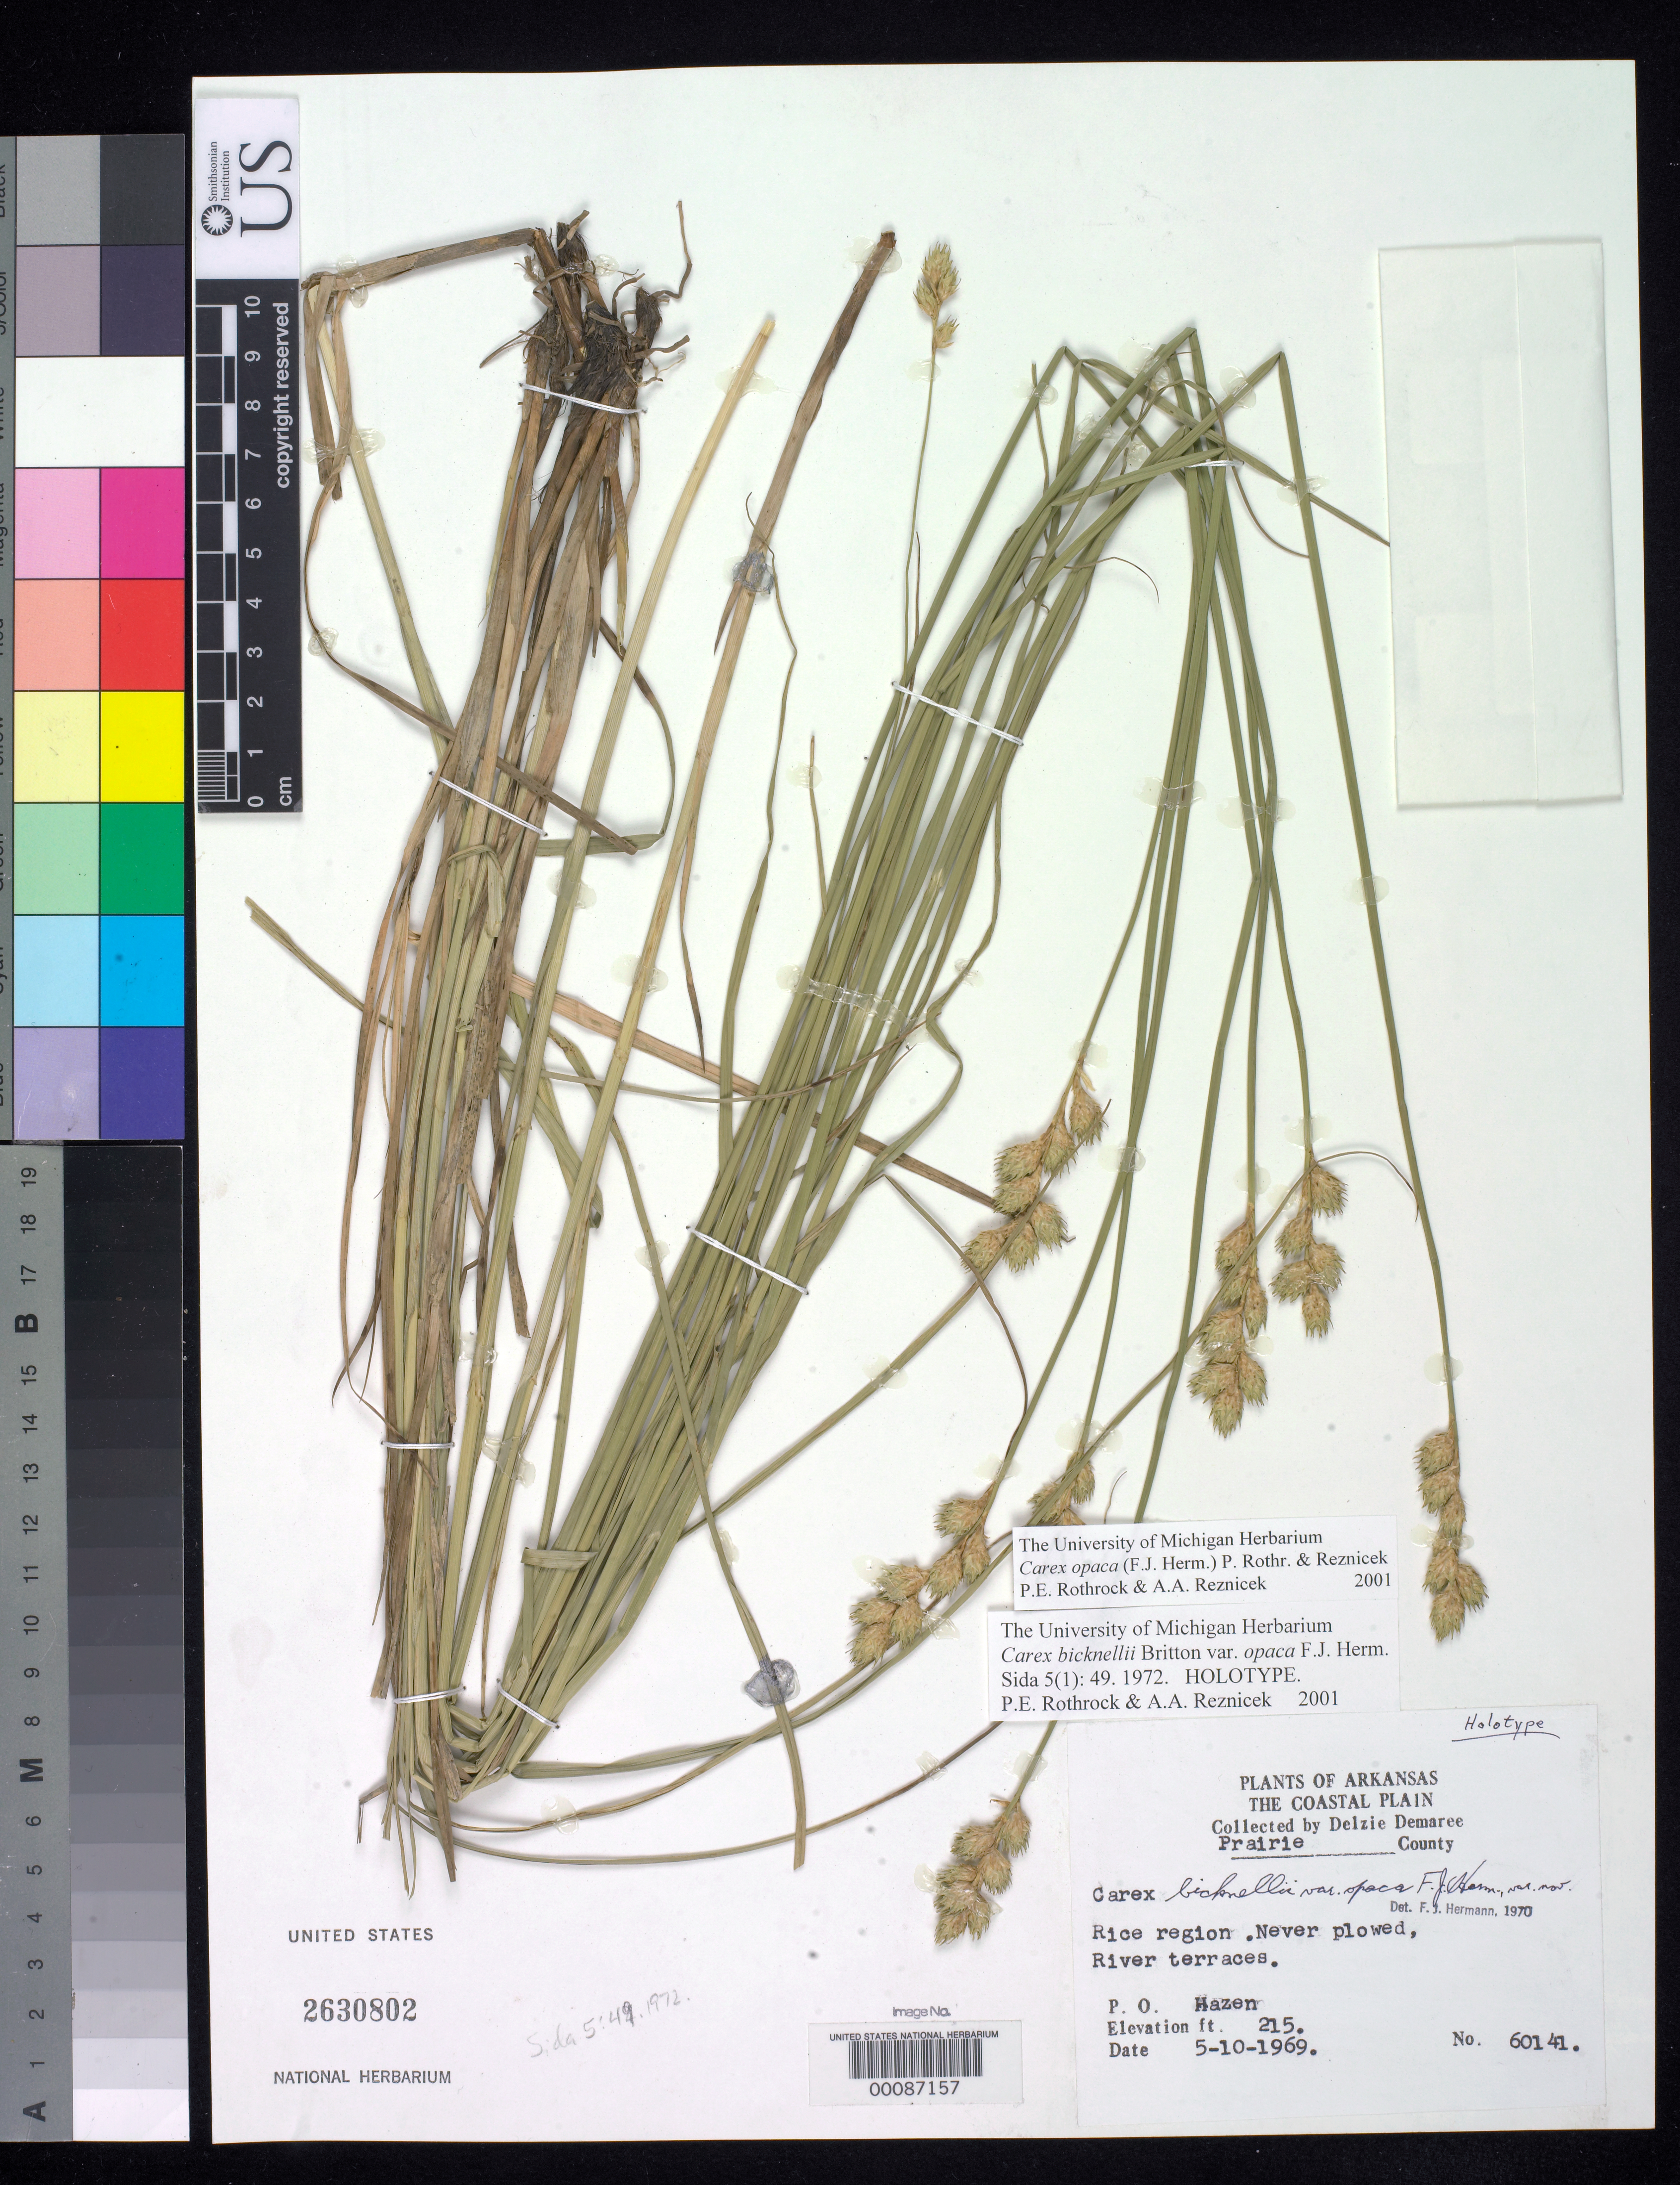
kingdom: Plantae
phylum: Tracheophyta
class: Liliopsida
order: Poales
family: Cyperaceae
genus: Carex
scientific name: Carex bicknellii var. opaca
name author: F.J. Herm.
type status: Holotype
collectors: D. Demaree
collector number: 60141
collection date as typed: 10 Jun 1969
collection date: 1969-06-10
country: United States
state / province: Arkansas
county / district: Prairie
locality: Hazen, Rice Region; alt. 215 Ft.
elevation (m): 66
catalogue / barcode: US 2630802